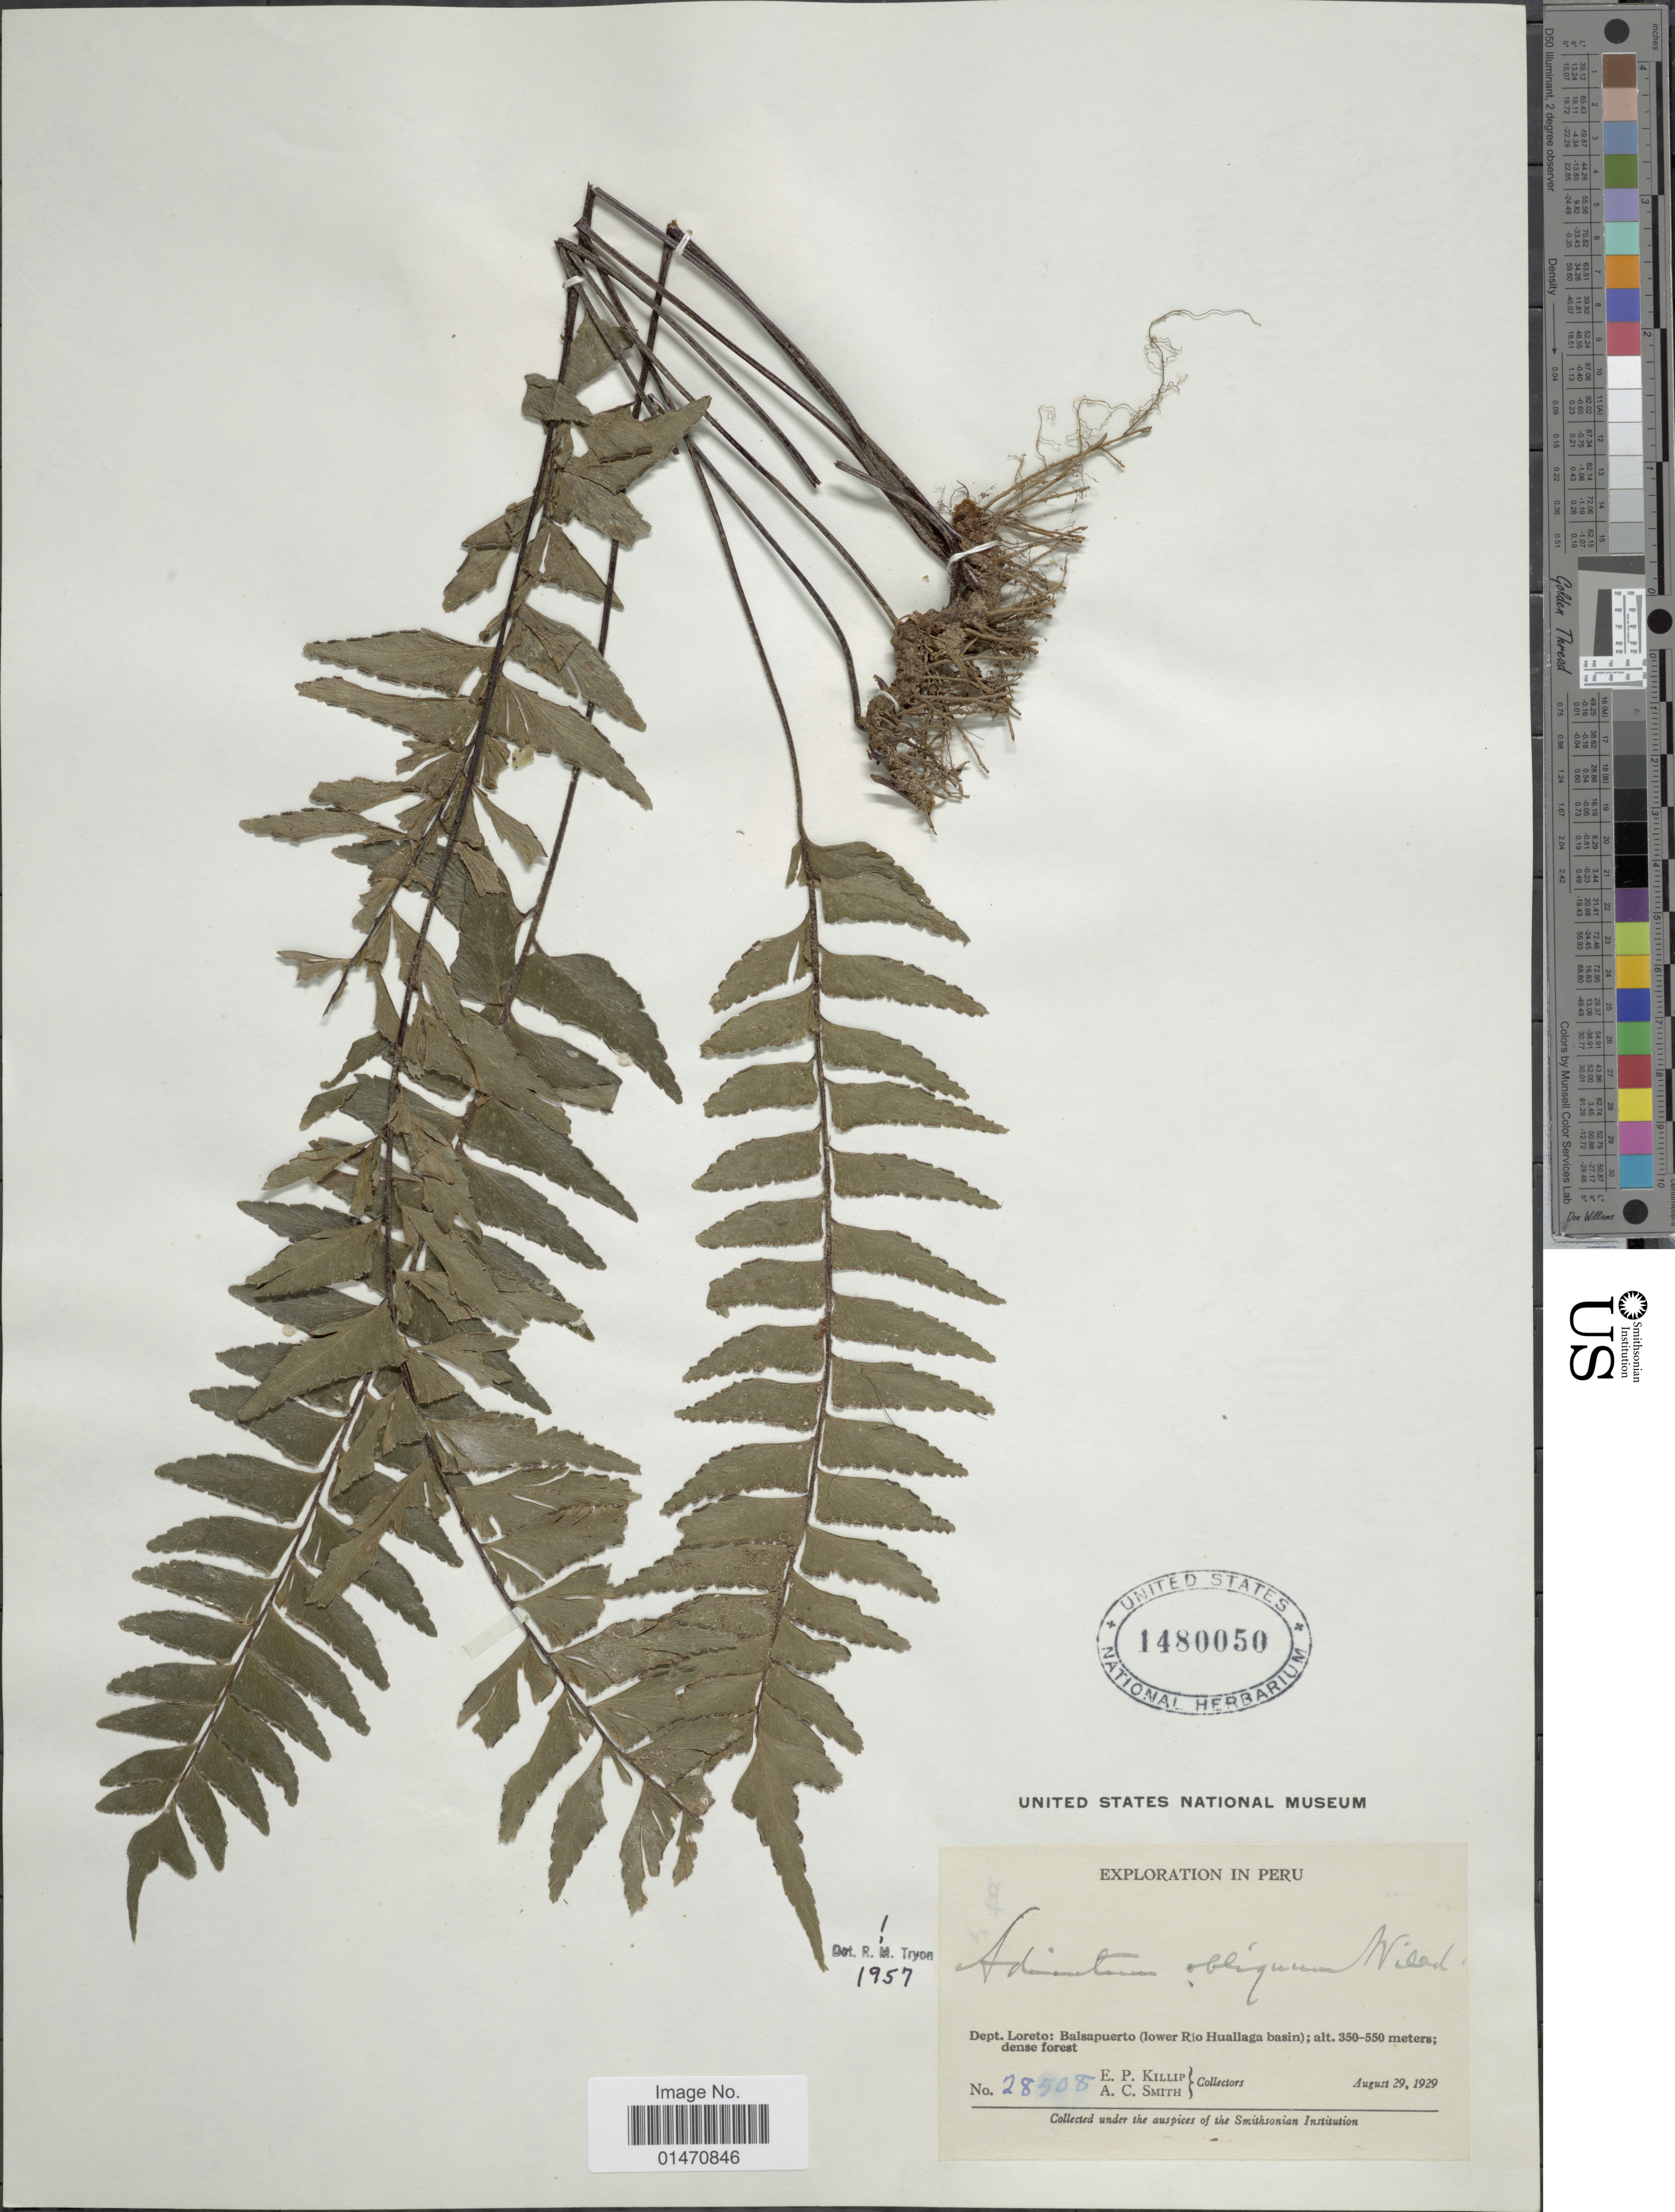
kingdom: Plantae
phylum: Tracheophyta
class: Polypodiopsida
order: Polypodiales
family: Pteridaceae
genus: Adiantum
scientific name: Adiantum obliquum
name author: Willd.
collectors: E. P. Killip & A. C. Smith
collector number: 28508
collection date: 1929-08-29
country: Peru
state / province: Loreto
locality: Dept. Loreto: Balsapuerto(lower Rio Huallaga basin), dense forest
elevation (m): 350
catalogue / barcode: US 1480050